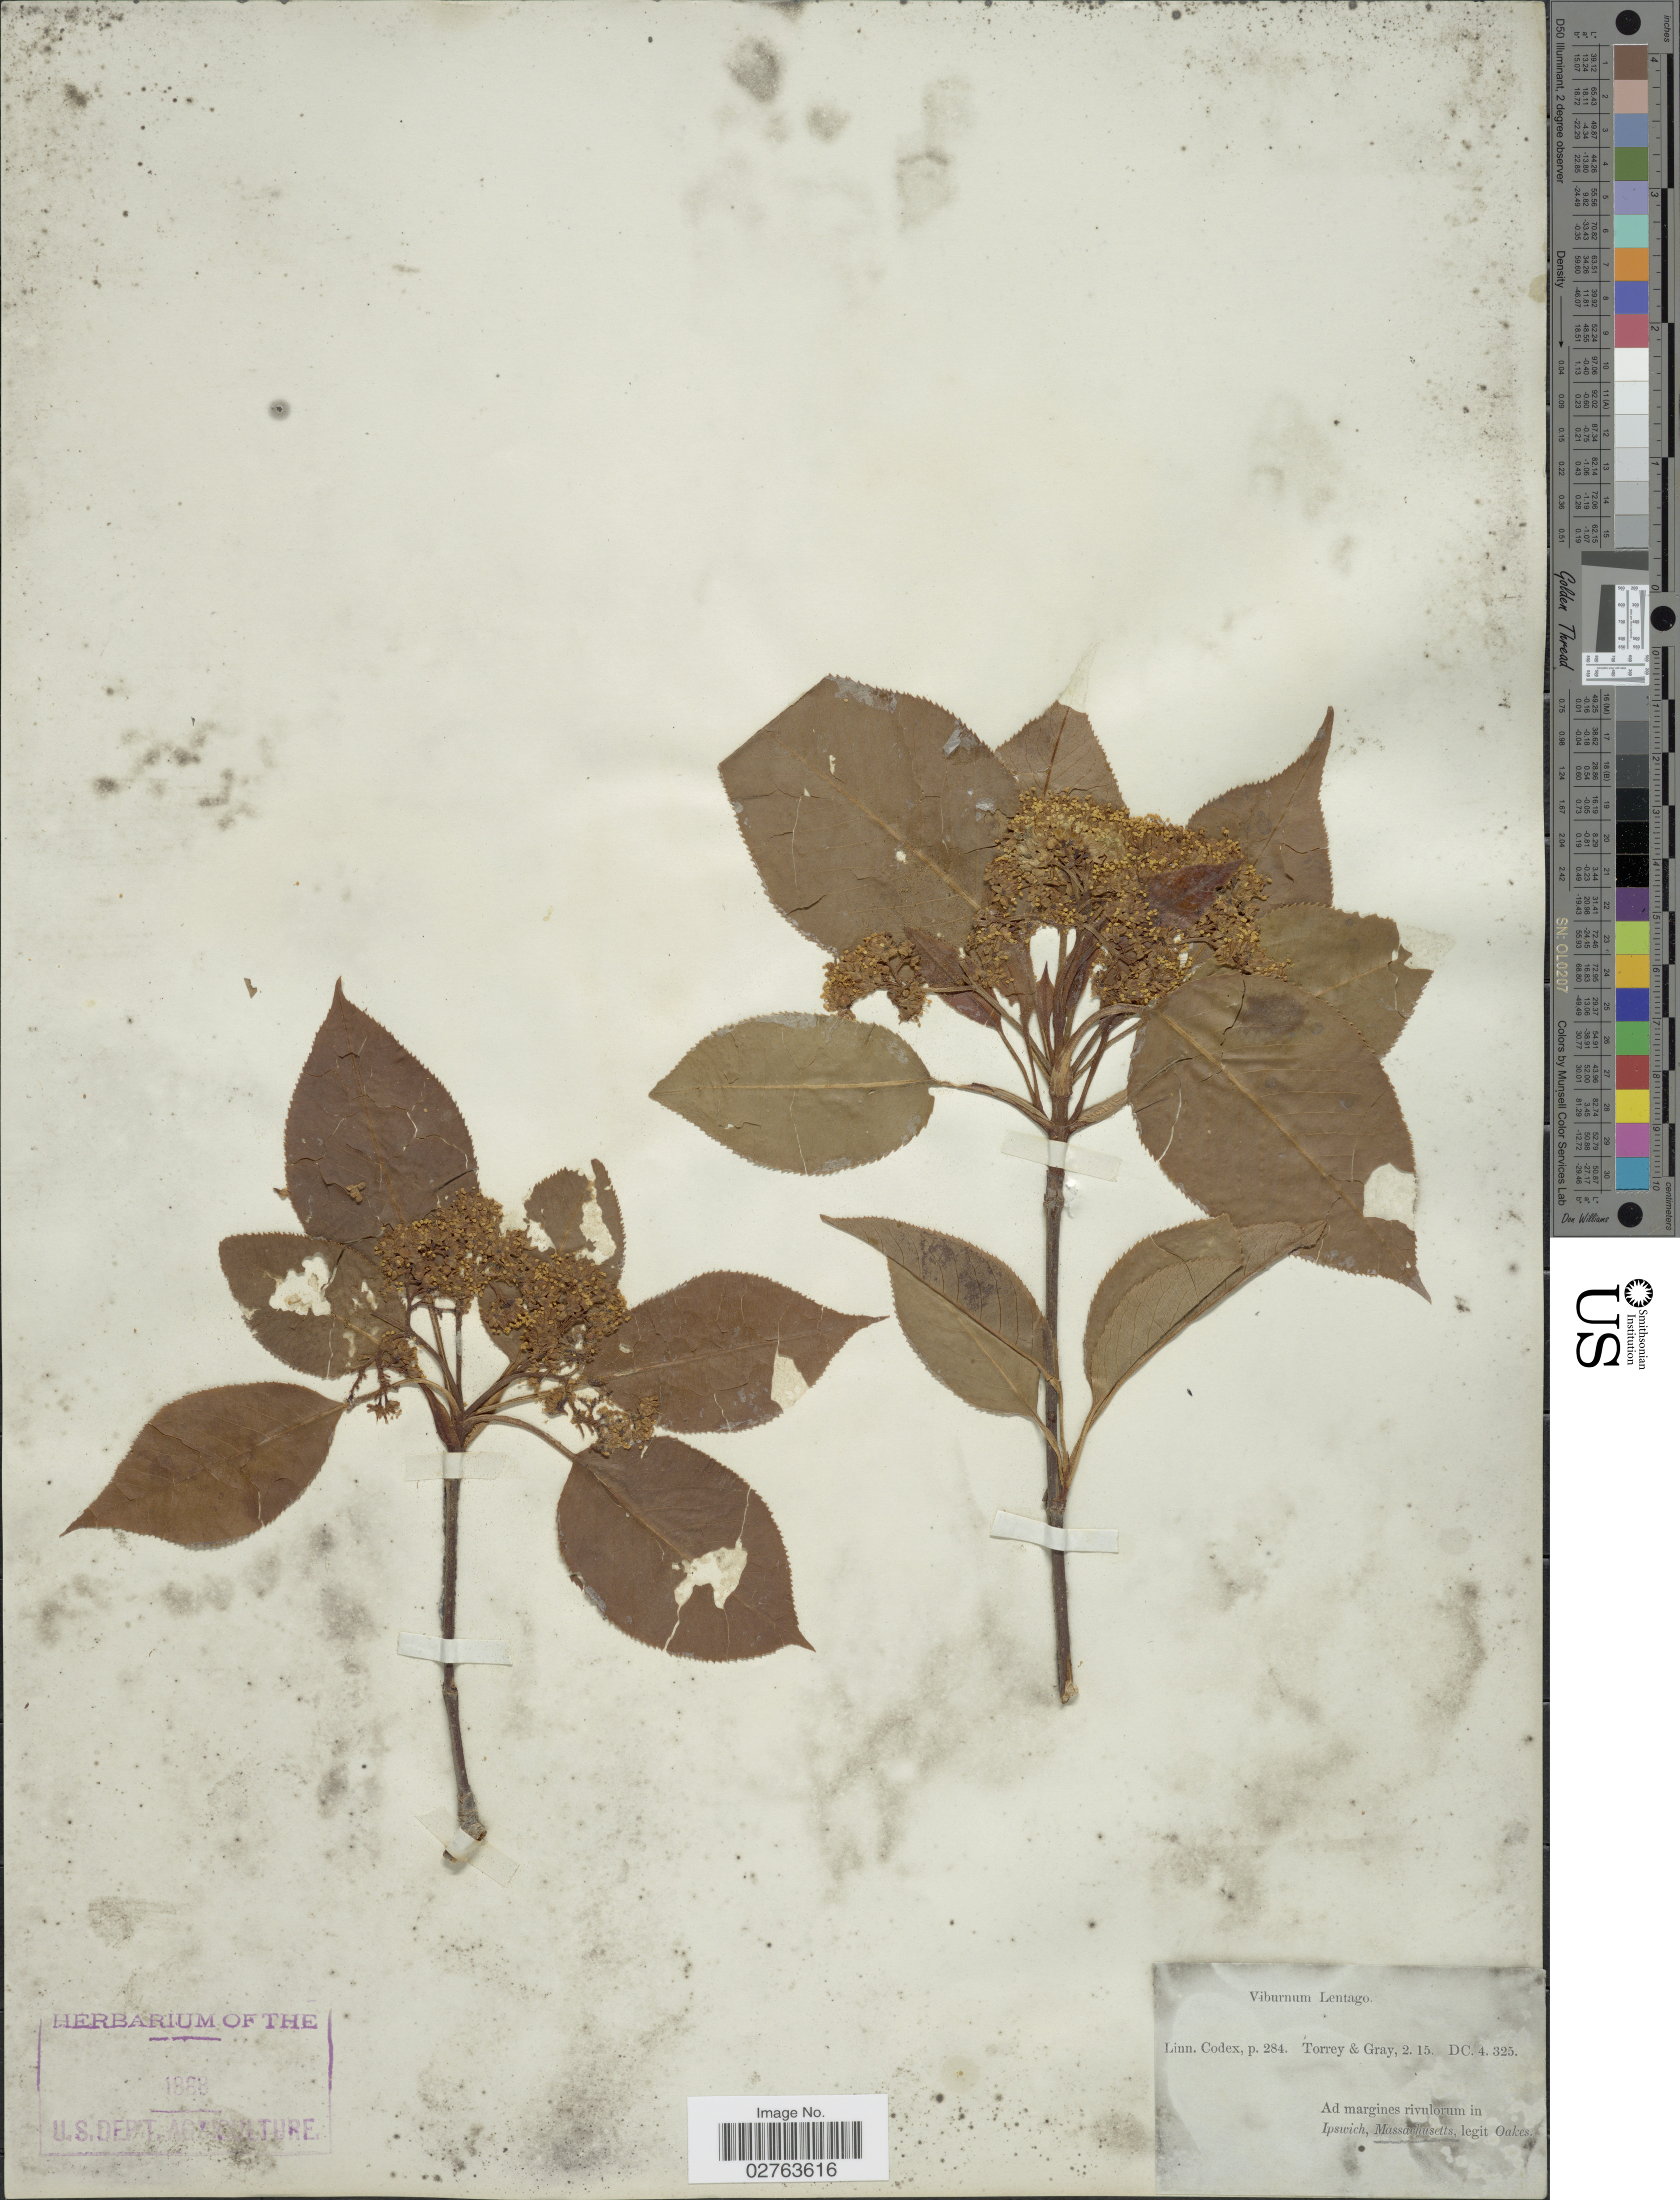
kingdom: Plantae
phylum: Tracheophyta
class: Magnoliopsida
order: Dipsacales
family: Viburnaceae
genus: Viburnum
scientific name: Viburnum lentago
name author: L.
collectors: -. Oakes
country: United States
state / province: Massachusetts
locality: Ad margines rivulorum in Ipswich.